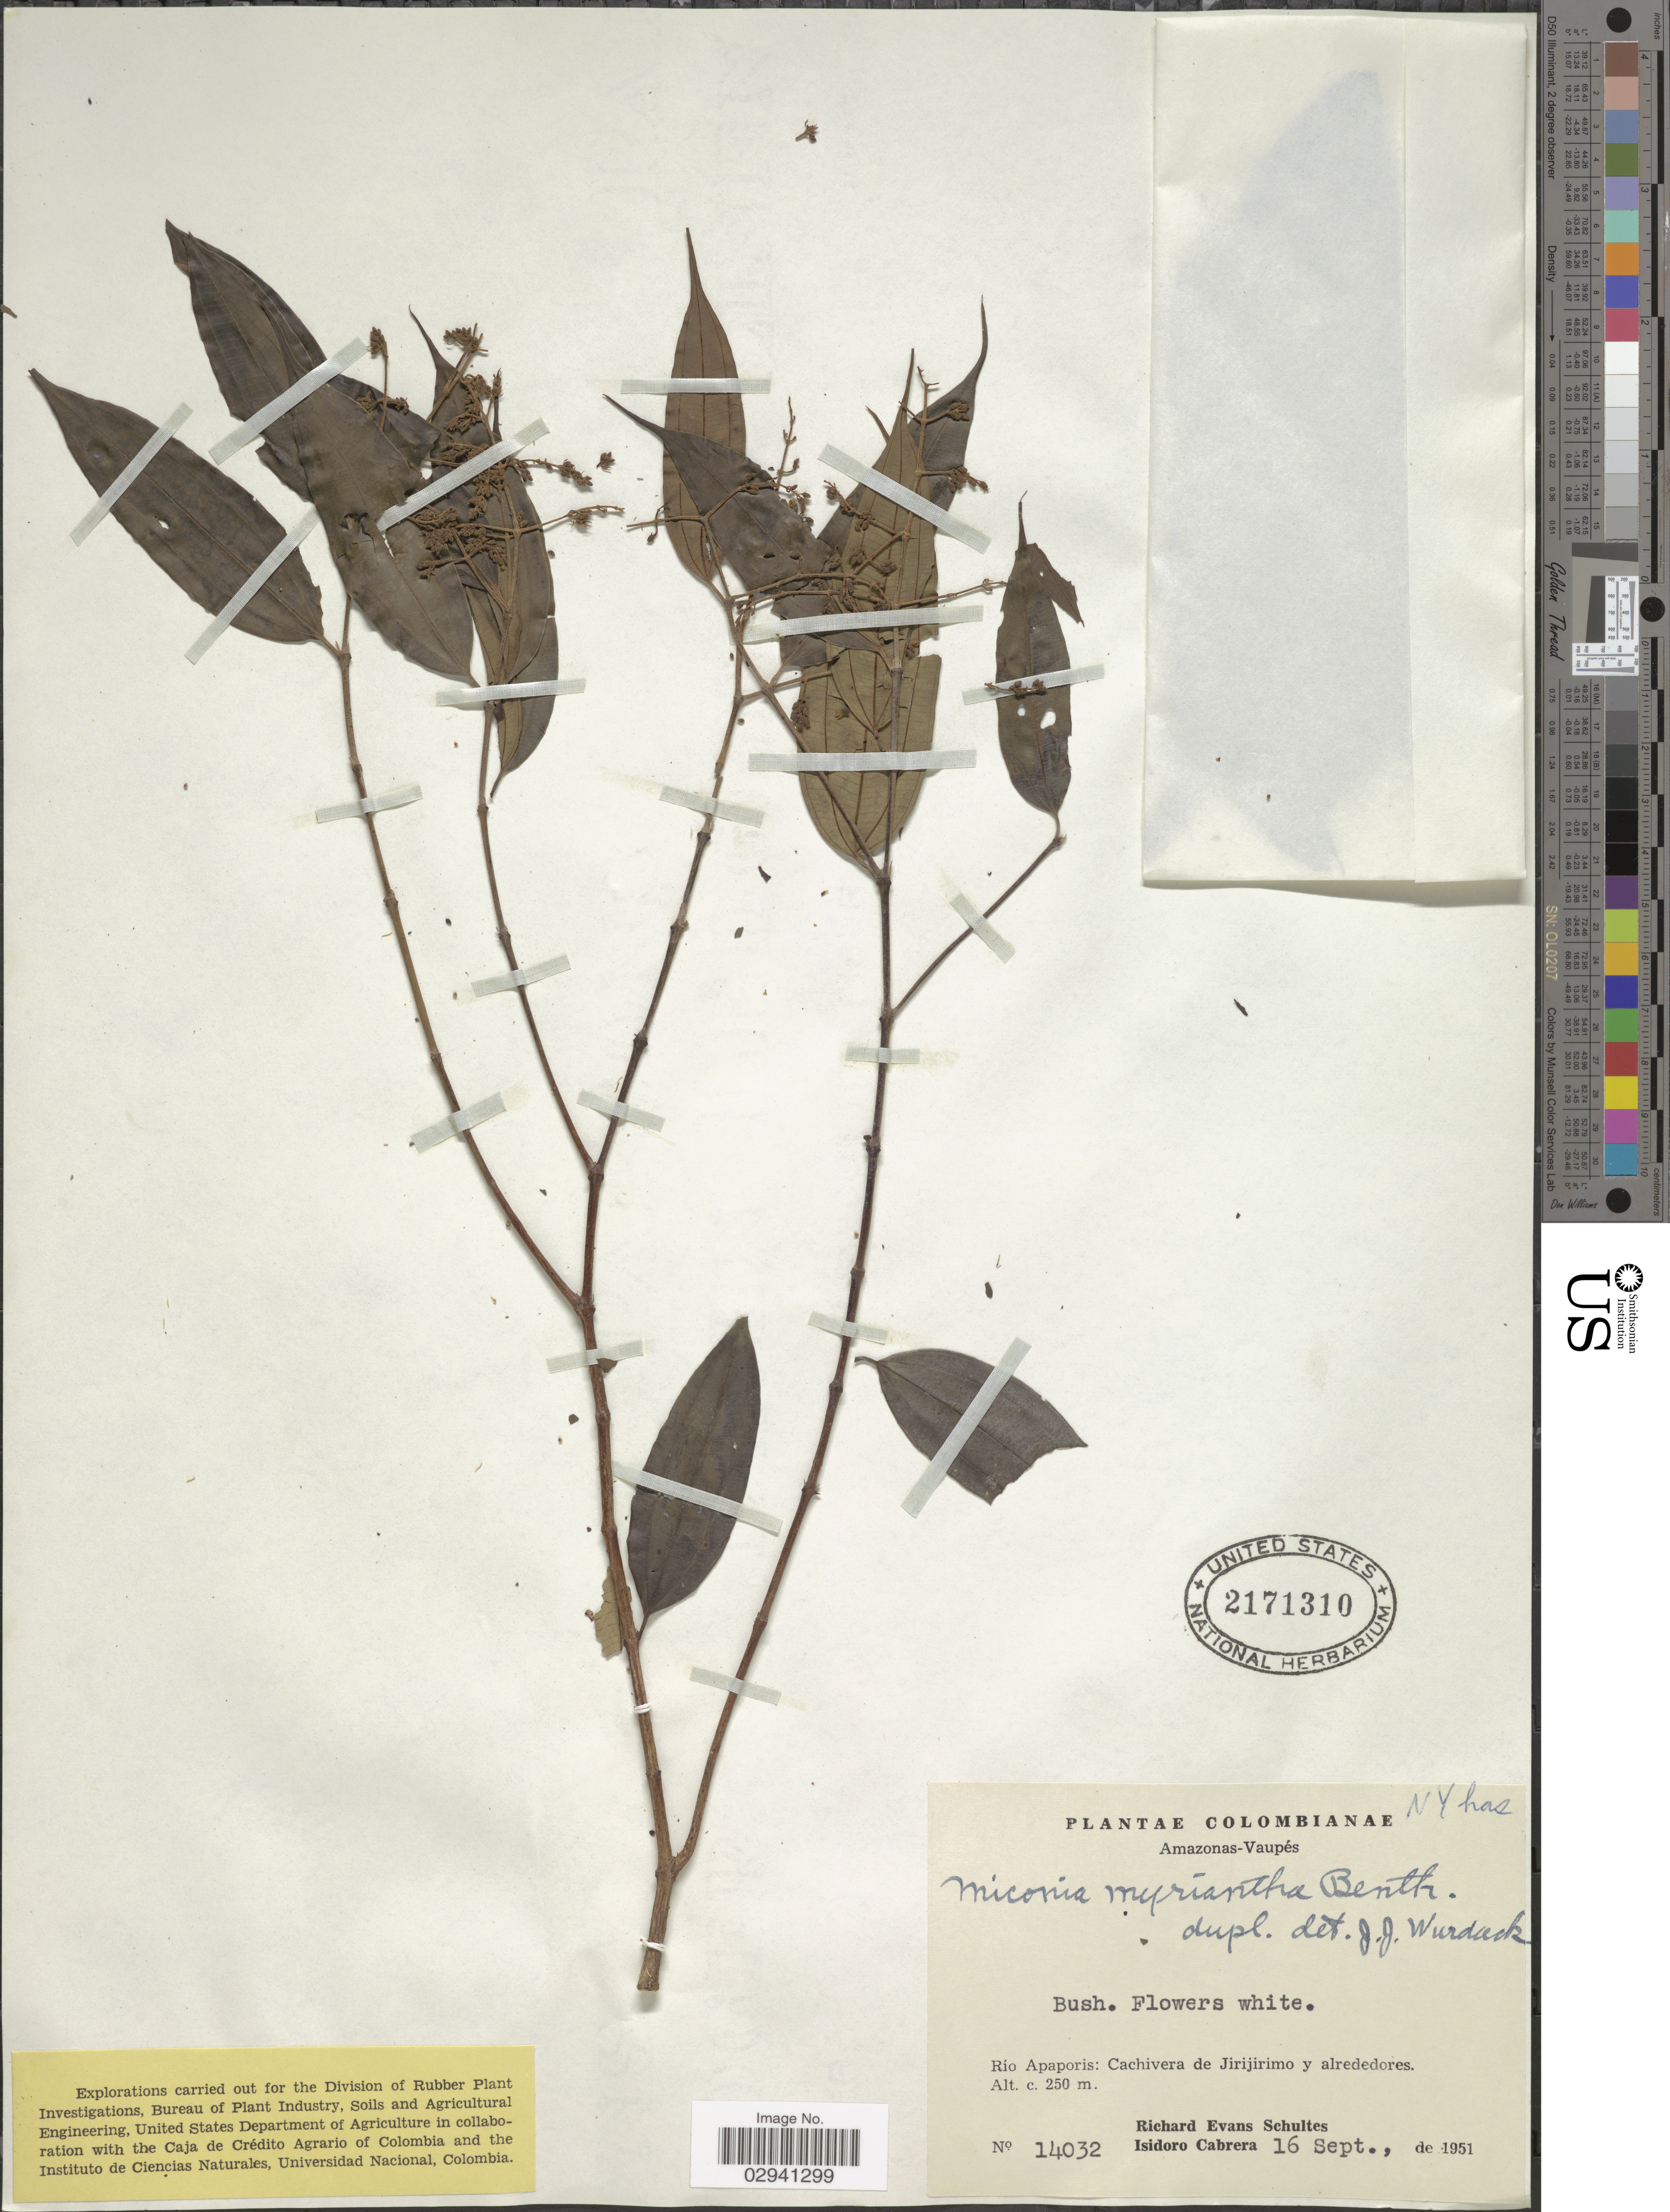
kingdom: Plantae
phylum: Tracheophyta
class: Magnoliopsida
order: Myrtales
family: Melastomataceae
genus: Miconia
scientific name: Miconia myriantha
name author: Benth.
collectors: R. E. Schultes & I. Cabrera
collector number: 14032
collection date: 1951-09-16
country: Colombia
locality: Amazonas-Vaupés. Río Apaporis: Cachivera de Jirijirimo y alrededores.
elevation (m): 250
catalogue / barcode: US 2171310